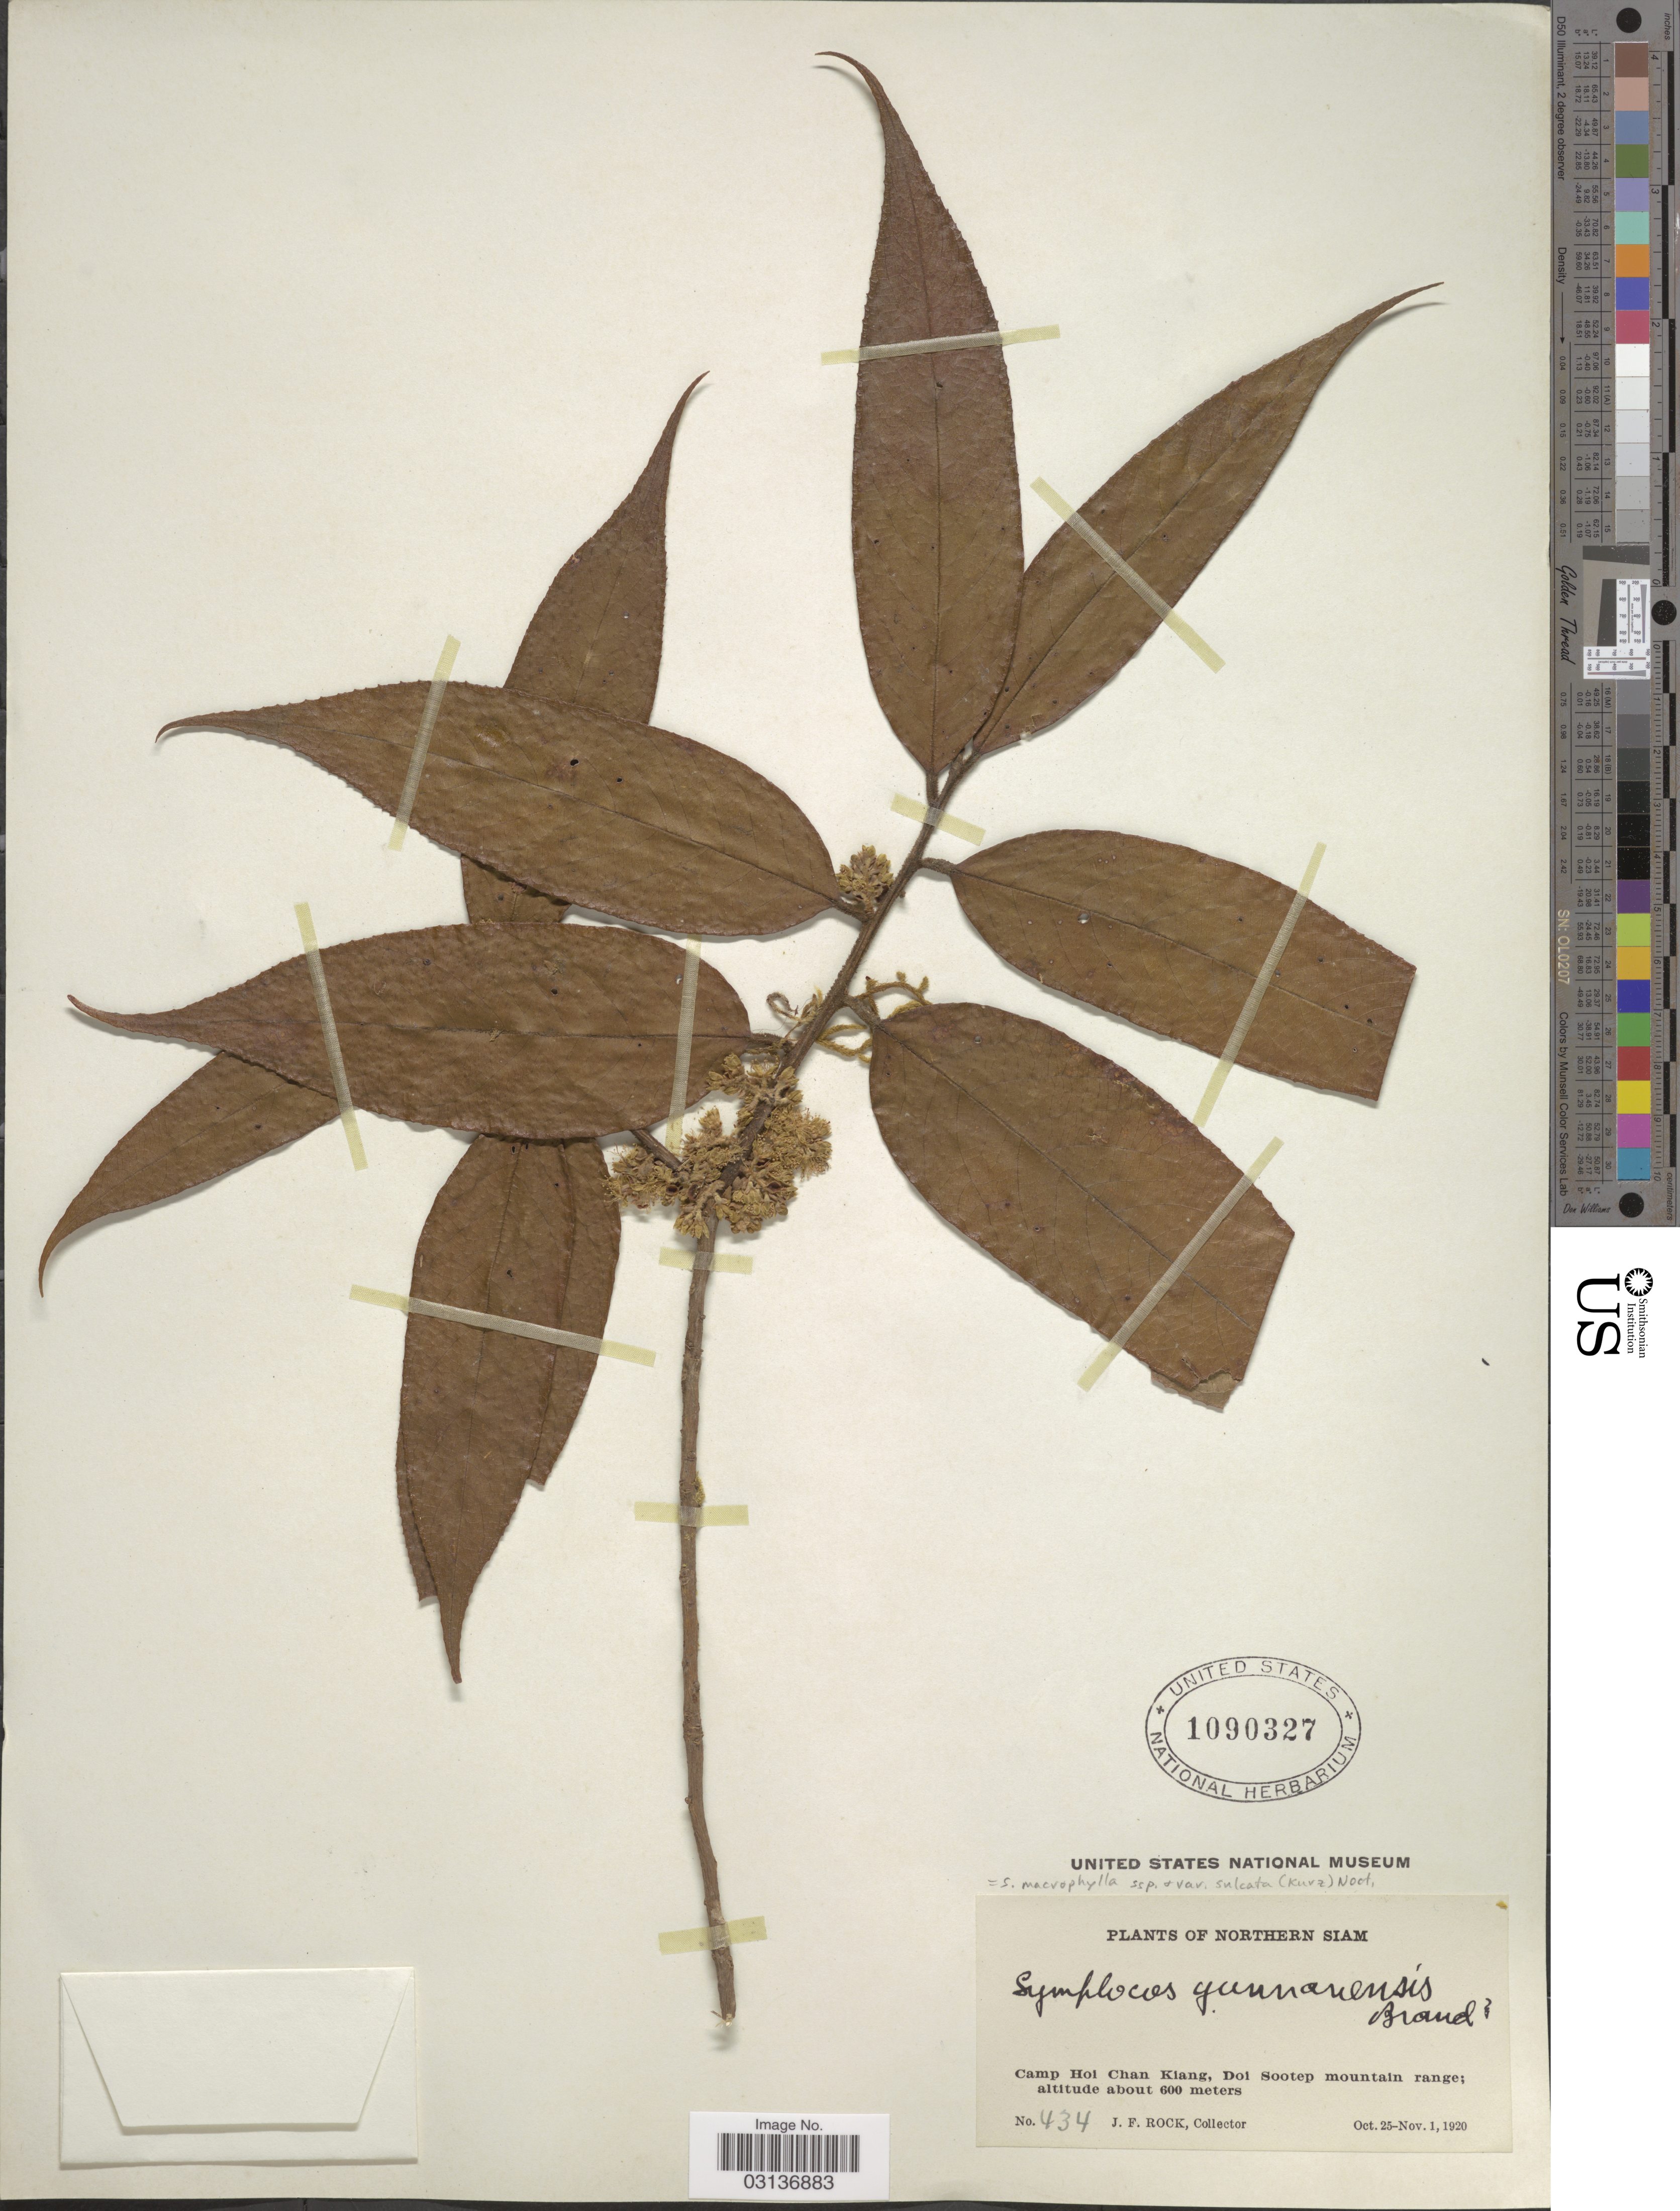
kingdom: Plantae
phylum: Tracheophyta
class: Magnoliopsida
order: Ericales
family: Symplocaceae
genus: Symplocos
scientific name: Symplocos macrophylla subsp. sulcata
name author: (Kurz) Noot.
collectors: J. Rock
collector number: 434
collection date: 1920-10-25/1920-11-01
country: Thailand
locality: Northern Siam. Camp Hoi Chan Kiang, Doi Sootep mountain range.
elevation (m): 600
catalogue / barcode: US 1090327